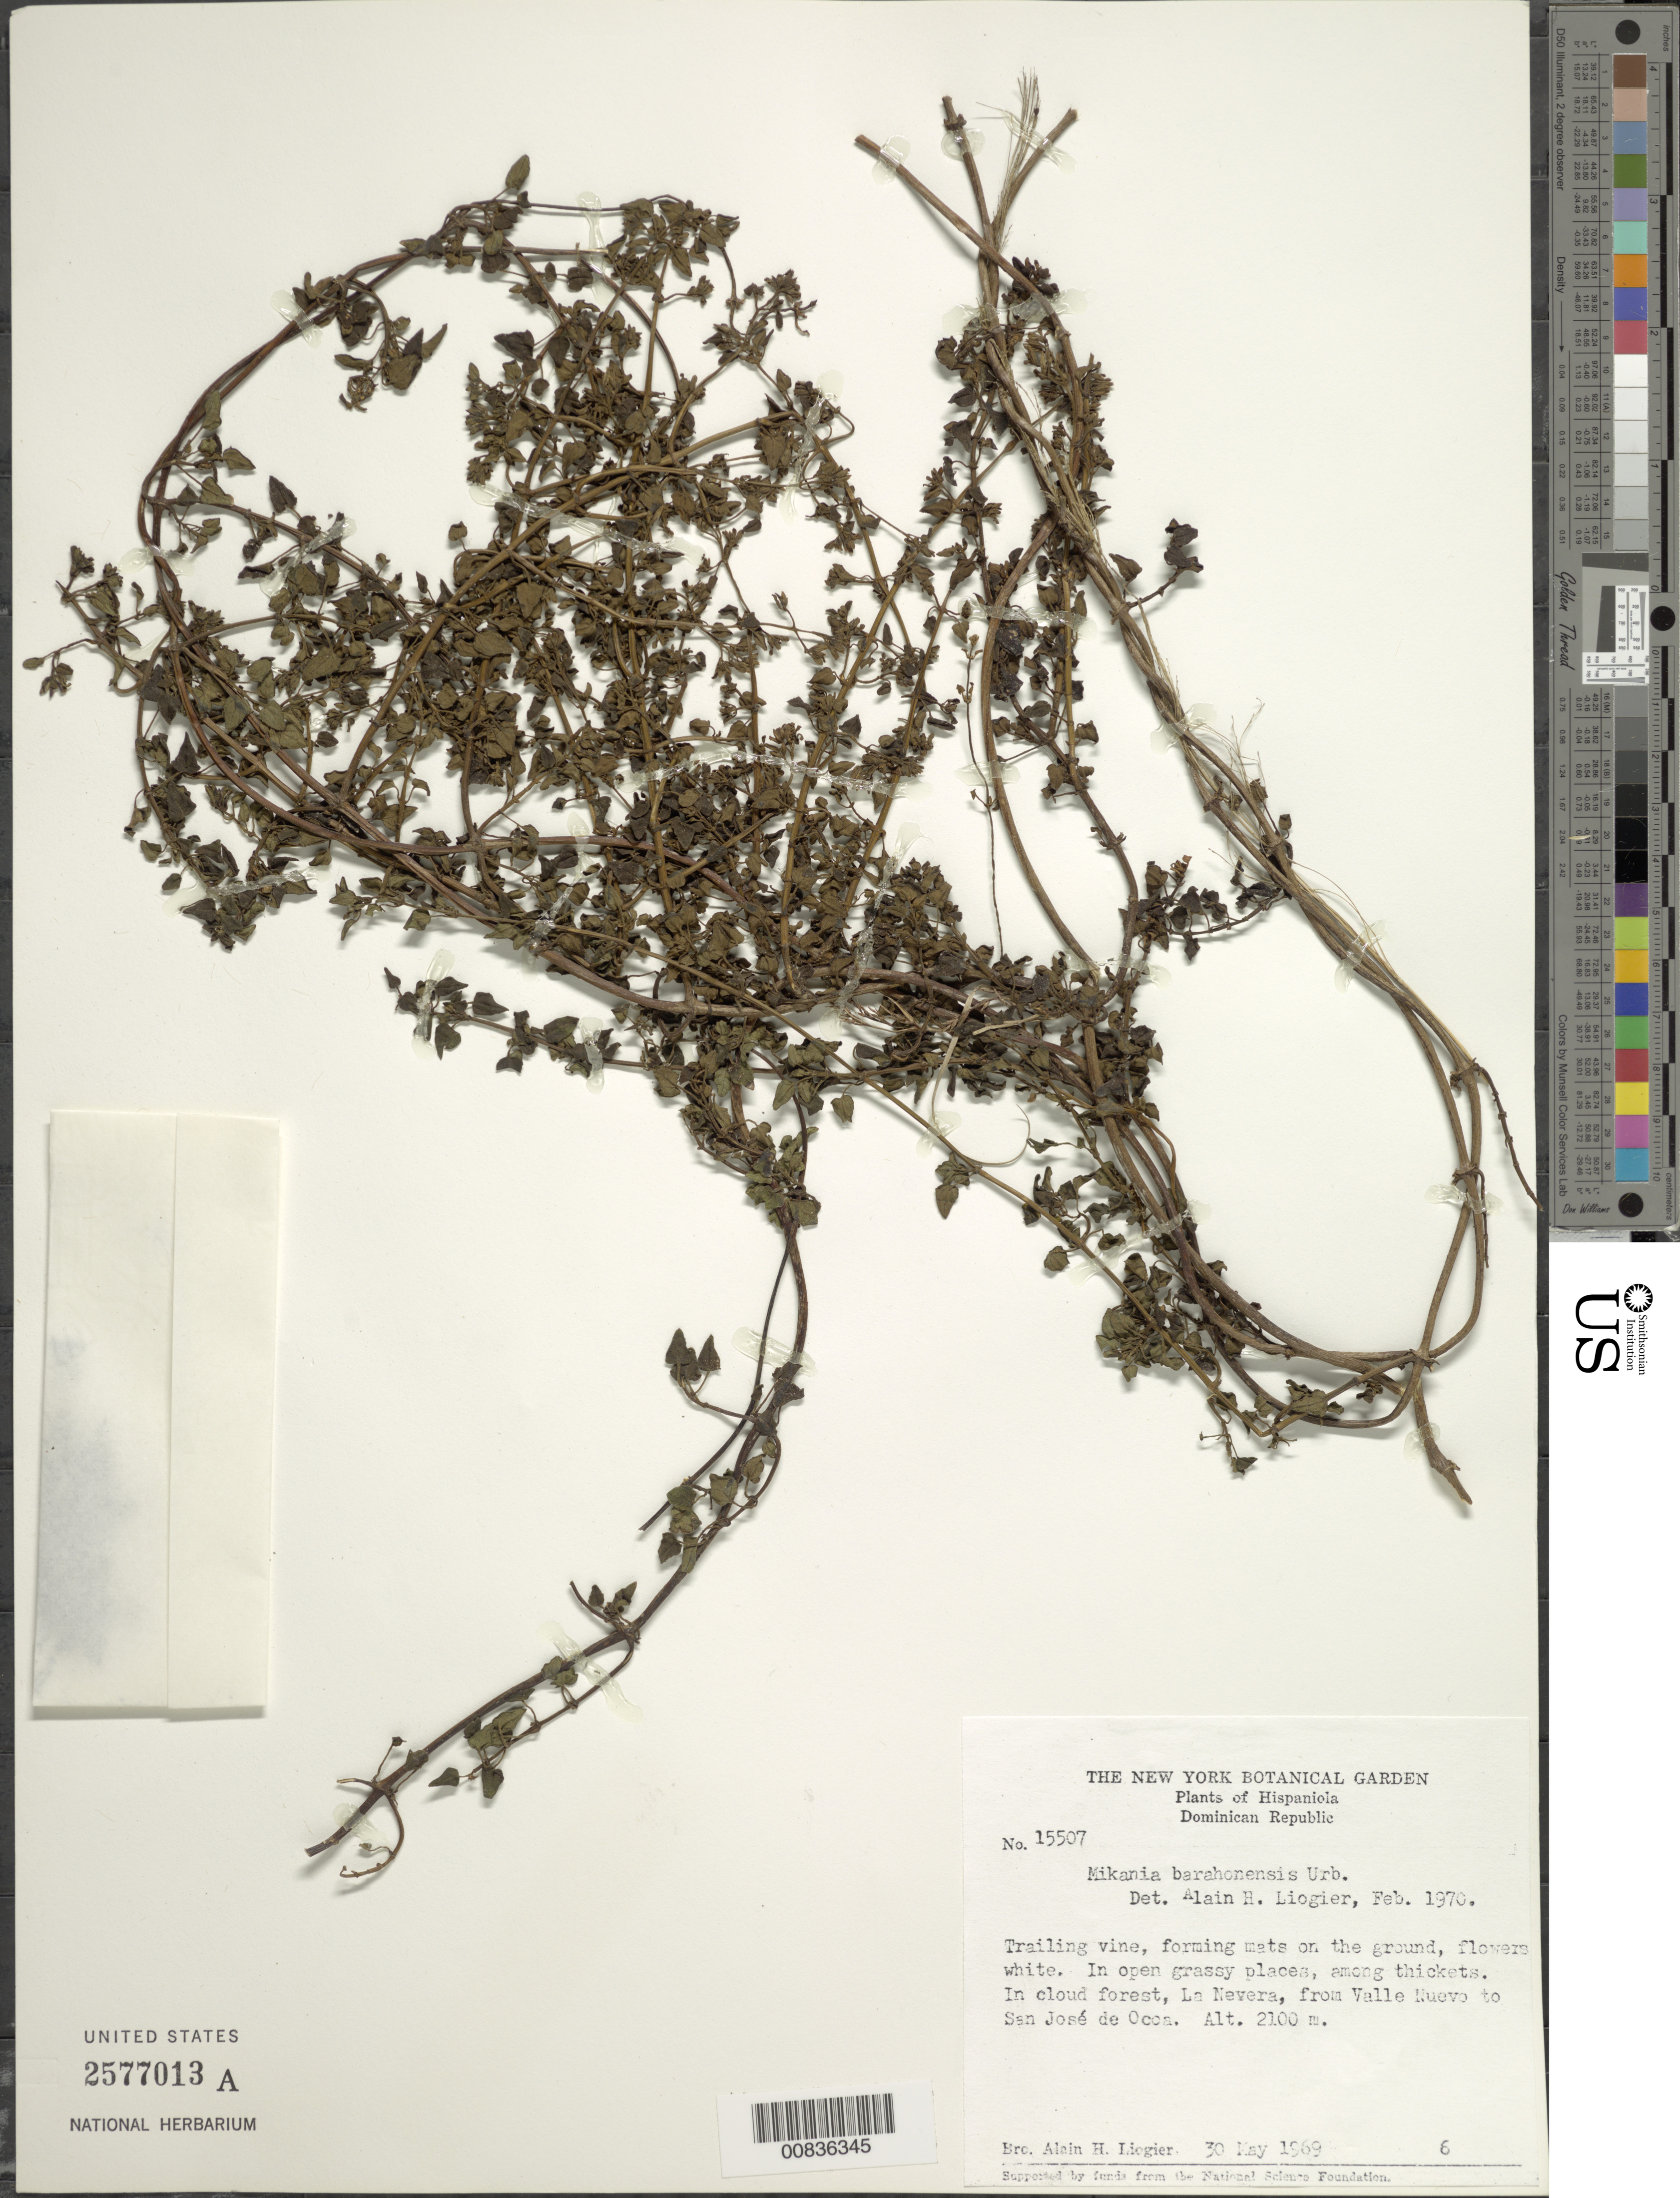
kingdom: Plantae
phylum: Tracheophyta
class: Magnoliopsida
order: Asterales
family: Asteraceae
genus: Mikania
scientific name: Mikania barahonensis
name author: Urb.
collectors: A. H. Liogier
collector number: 15507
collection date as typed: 30 May 1969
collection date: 1969-05-30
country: Dominican Republic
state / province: Peravia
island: Hispaniola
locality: La Nevera, from Valle Nuevo to San José de Ocoa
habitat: In open grassy places, among thickets in cloud forest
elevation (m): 2100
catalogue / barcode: US 2577013